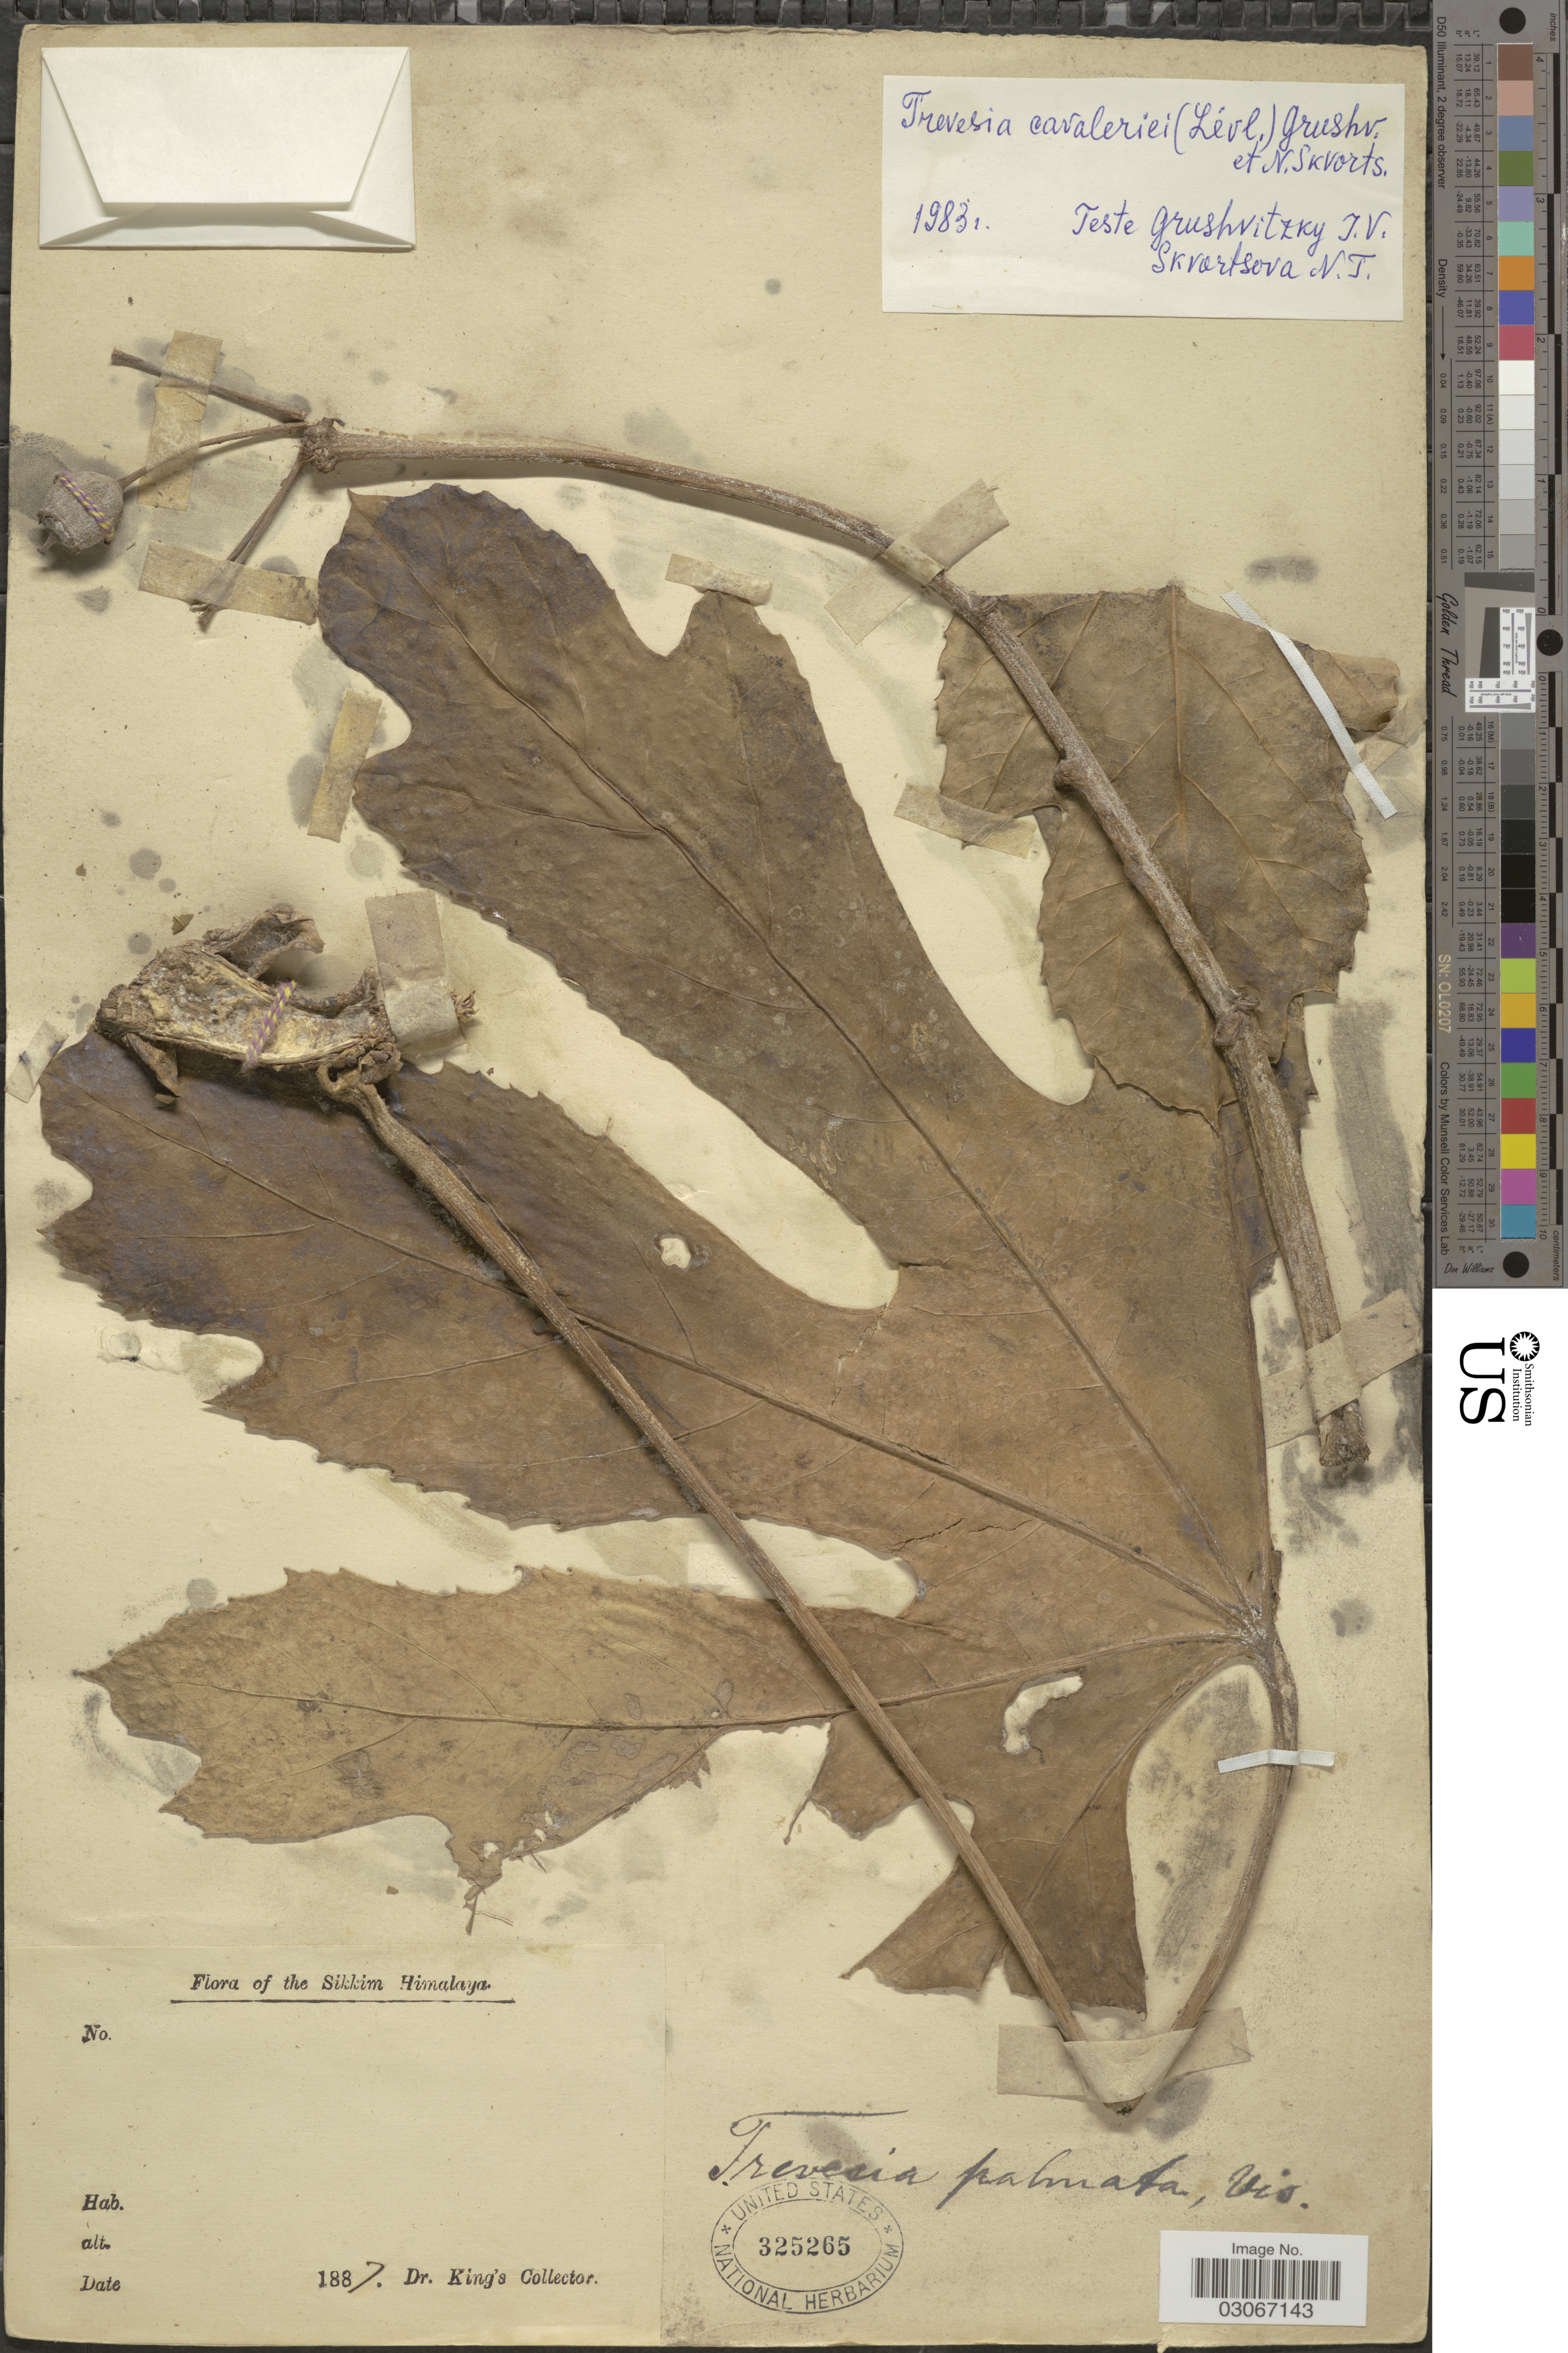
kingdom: Plantae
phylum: Tracheophyta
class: Magnoliopsida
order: Apiales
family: Araliaceae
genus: Trevesia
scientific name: Trevesia palmata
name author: (Roxb. ex Lindl.)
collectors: Dr. King's collector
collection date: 1887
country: India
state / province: Sikkim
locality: Sikkim Himalaya.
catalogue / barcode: US 325265